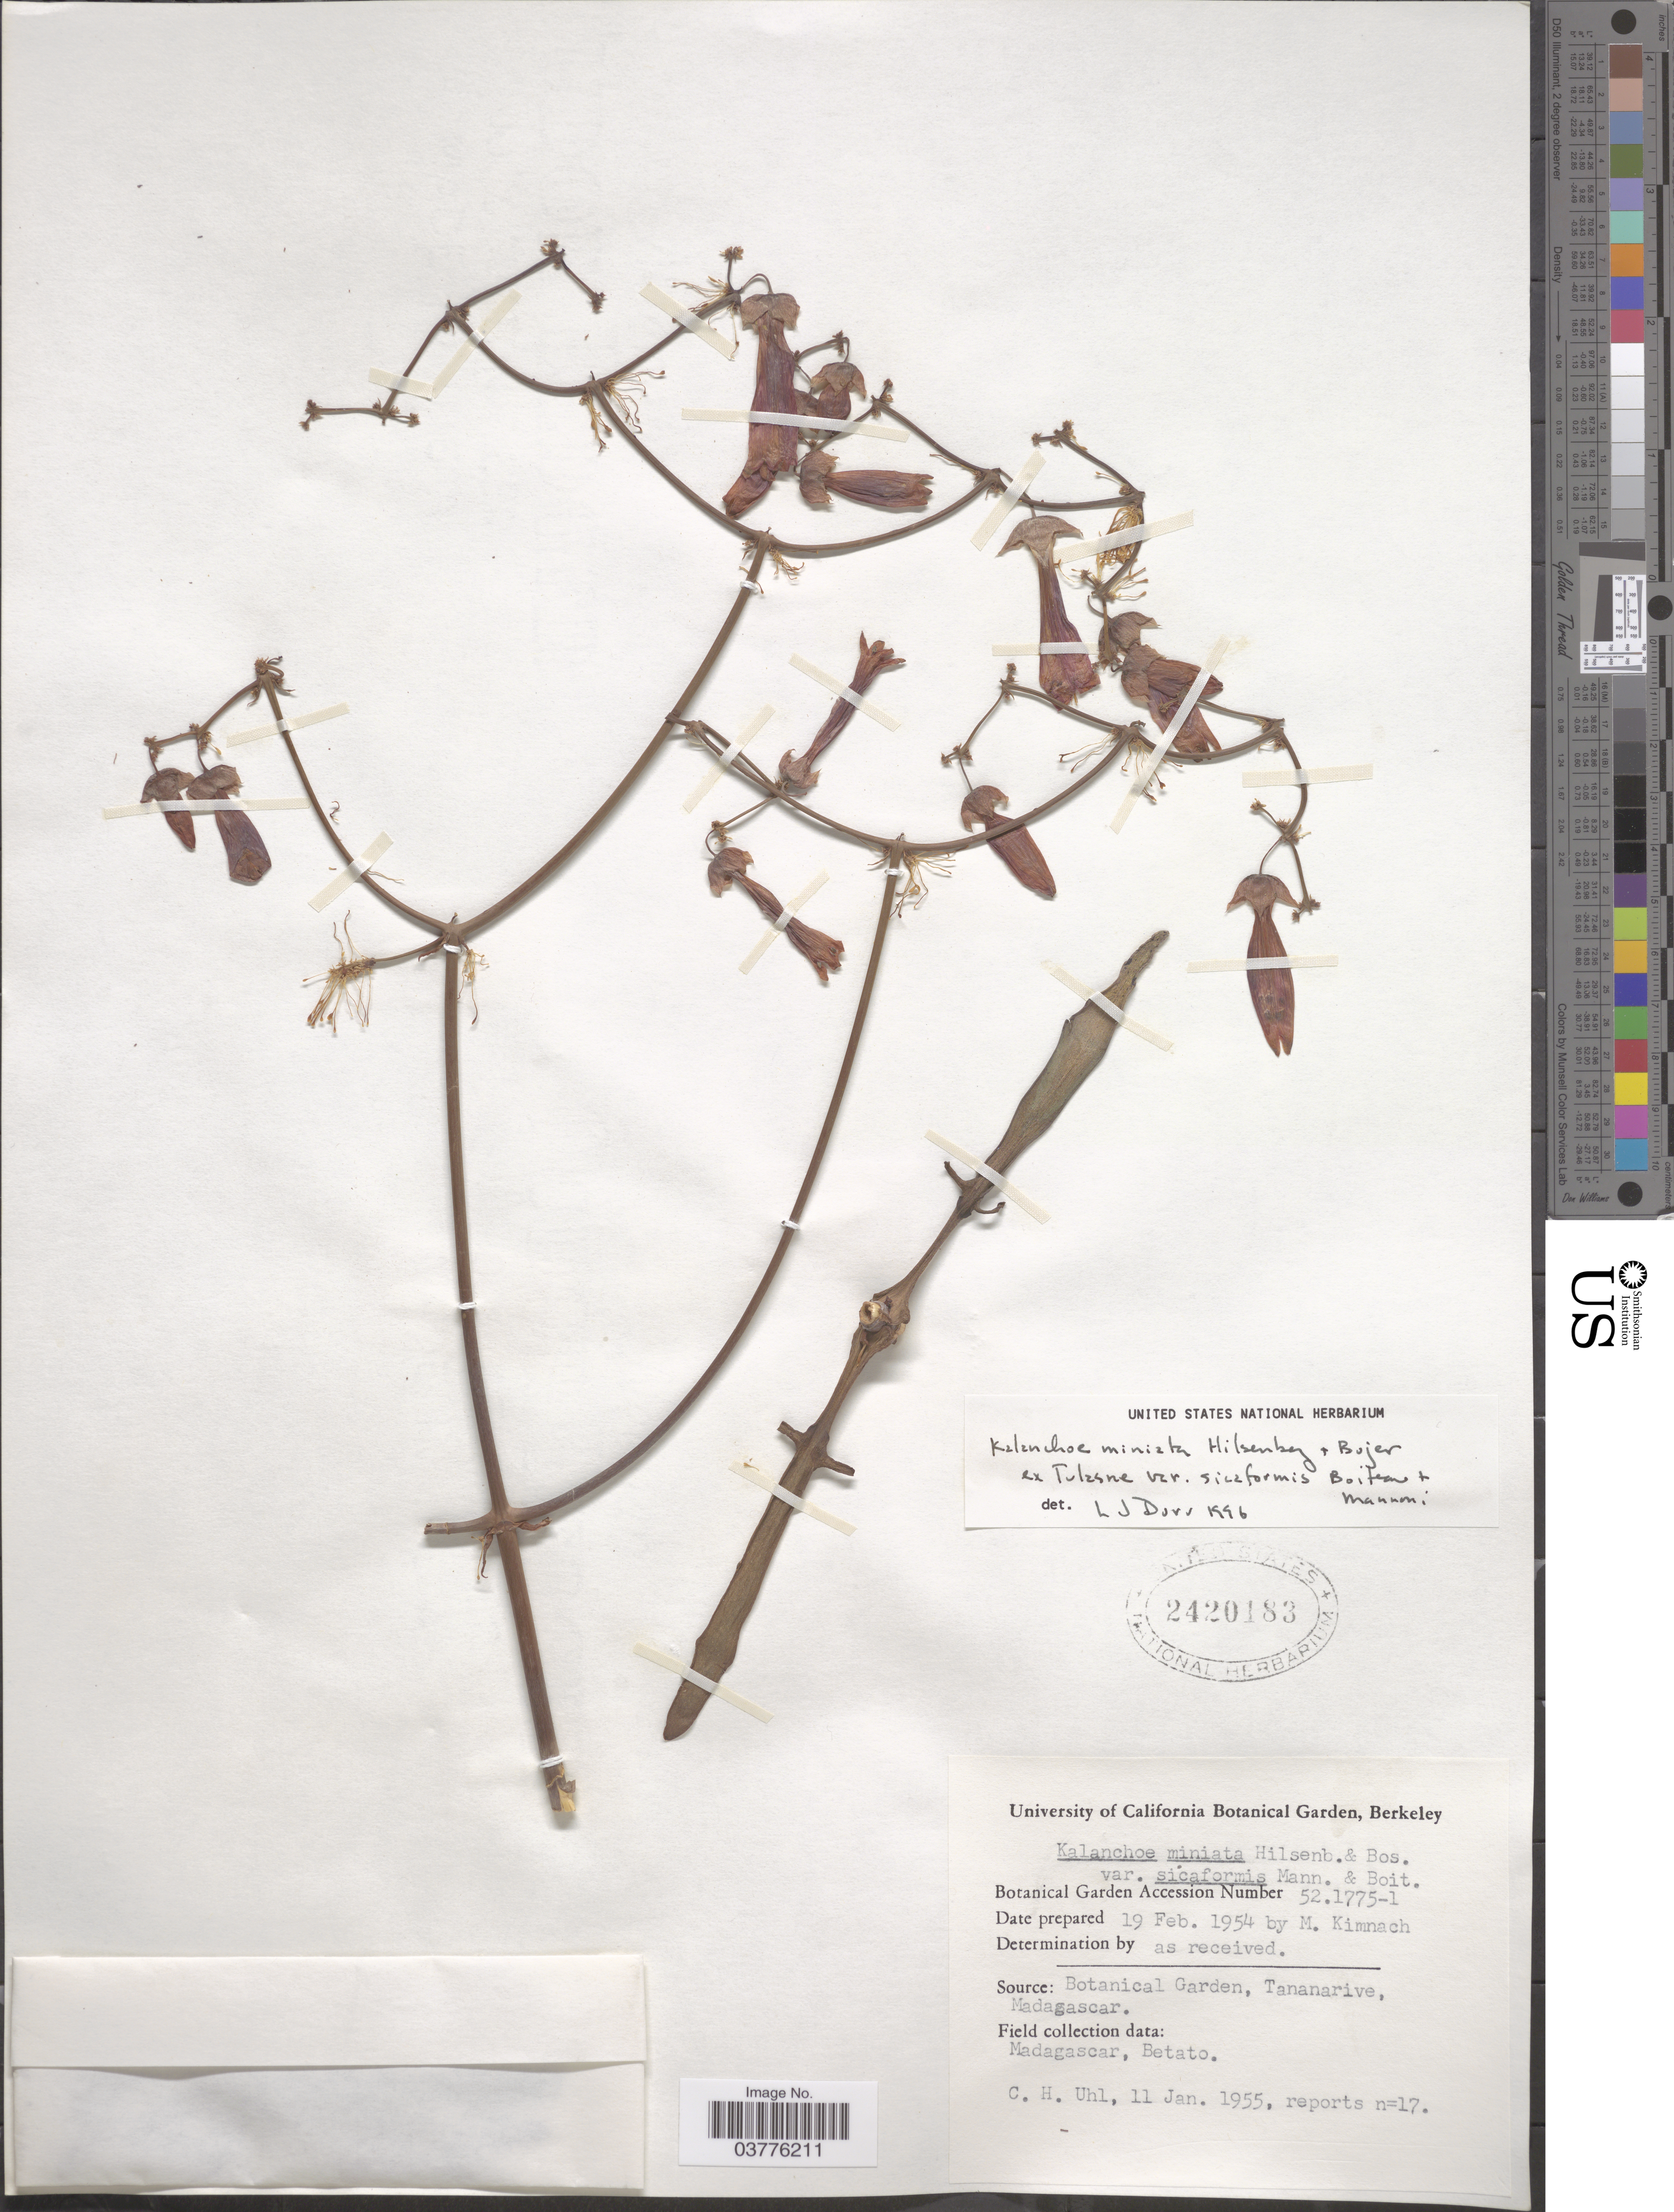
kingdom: Plantae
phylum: Tracheophyta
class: Magnoliopsida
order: Saxifragales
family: Crassulaceae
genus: Kalanchoe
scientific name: Kalanchoe miniata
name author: Hilsenb. & Bojer ex Tul.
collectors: M. W. Kimnach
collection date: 1954-02-19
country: United States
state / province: California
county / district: Alameda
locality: University of California Botanical Garden, Berkeley.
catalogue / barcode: US 2420183